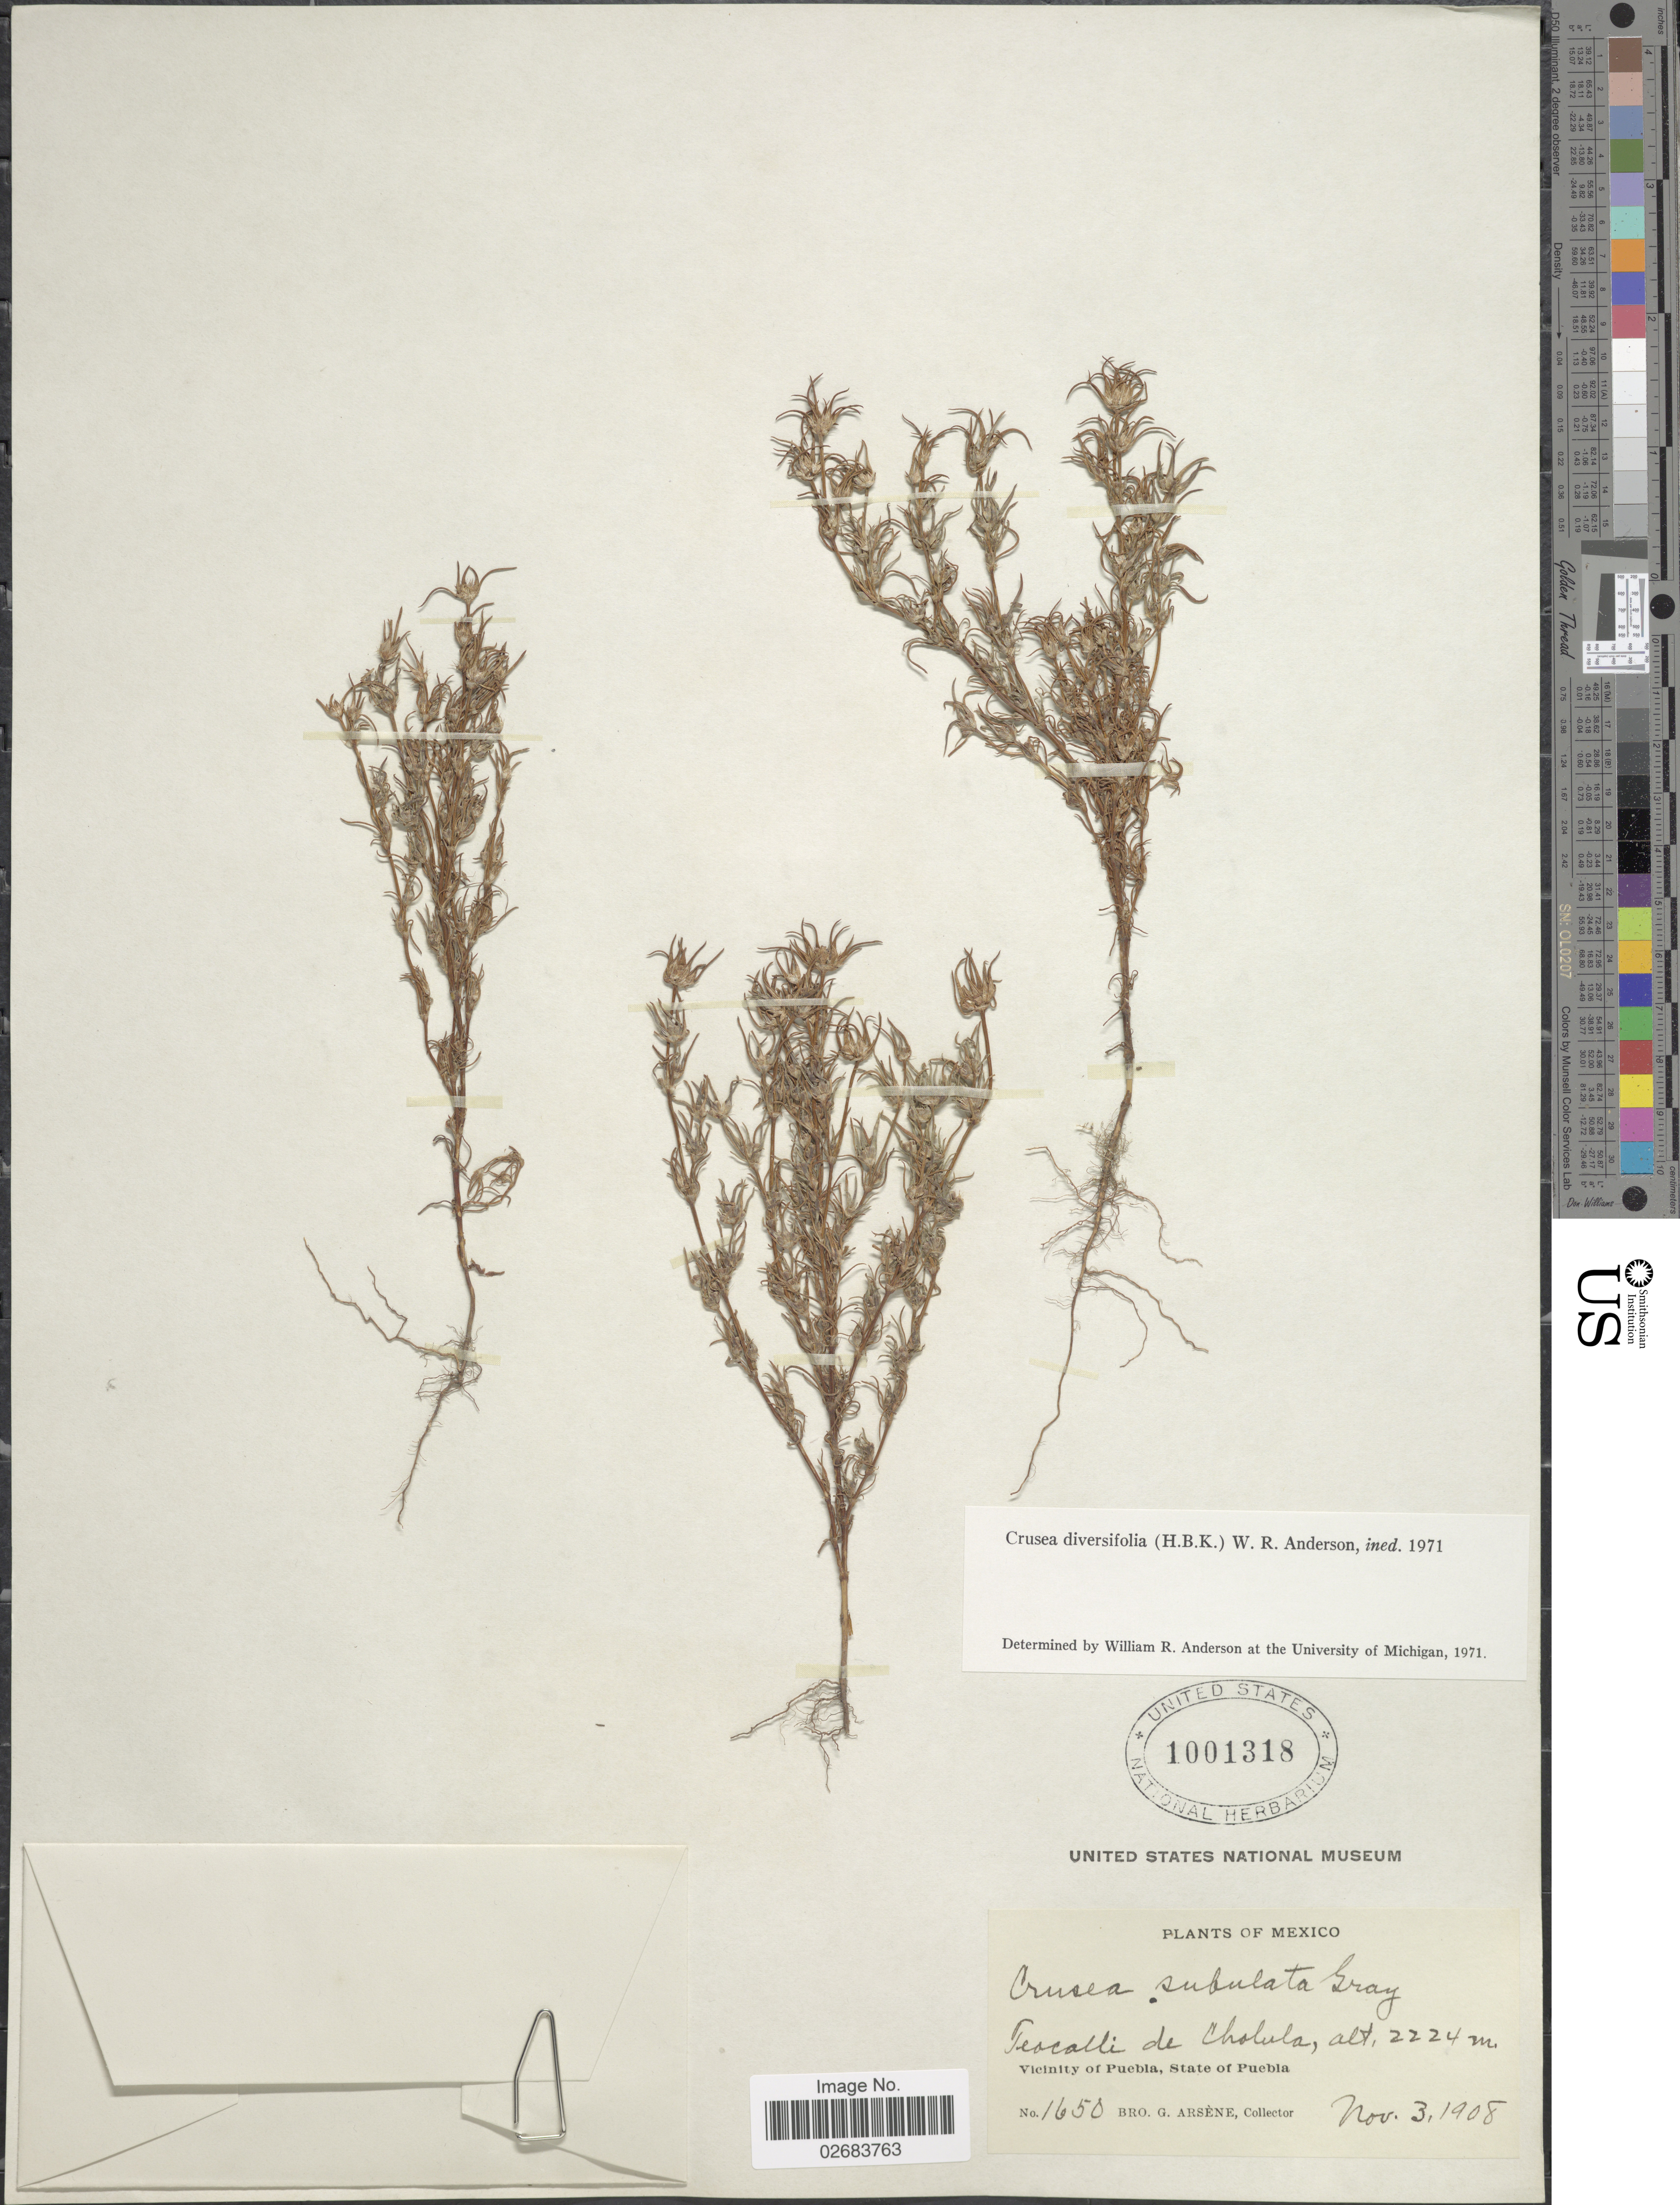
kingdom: Plantae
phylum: Tracheophyta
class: Magnoliopsida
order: Gentianales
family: Rubiaceae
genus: Crusea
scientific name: Crusea diversifolia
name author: (Kunth) W.R. Anderson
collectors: Bro. G. Arsène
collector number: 1650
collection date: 1908-11-03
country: Mexico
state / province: Puebla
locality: Teocalli de Cholula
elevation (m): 2224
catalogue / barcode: US 1001318